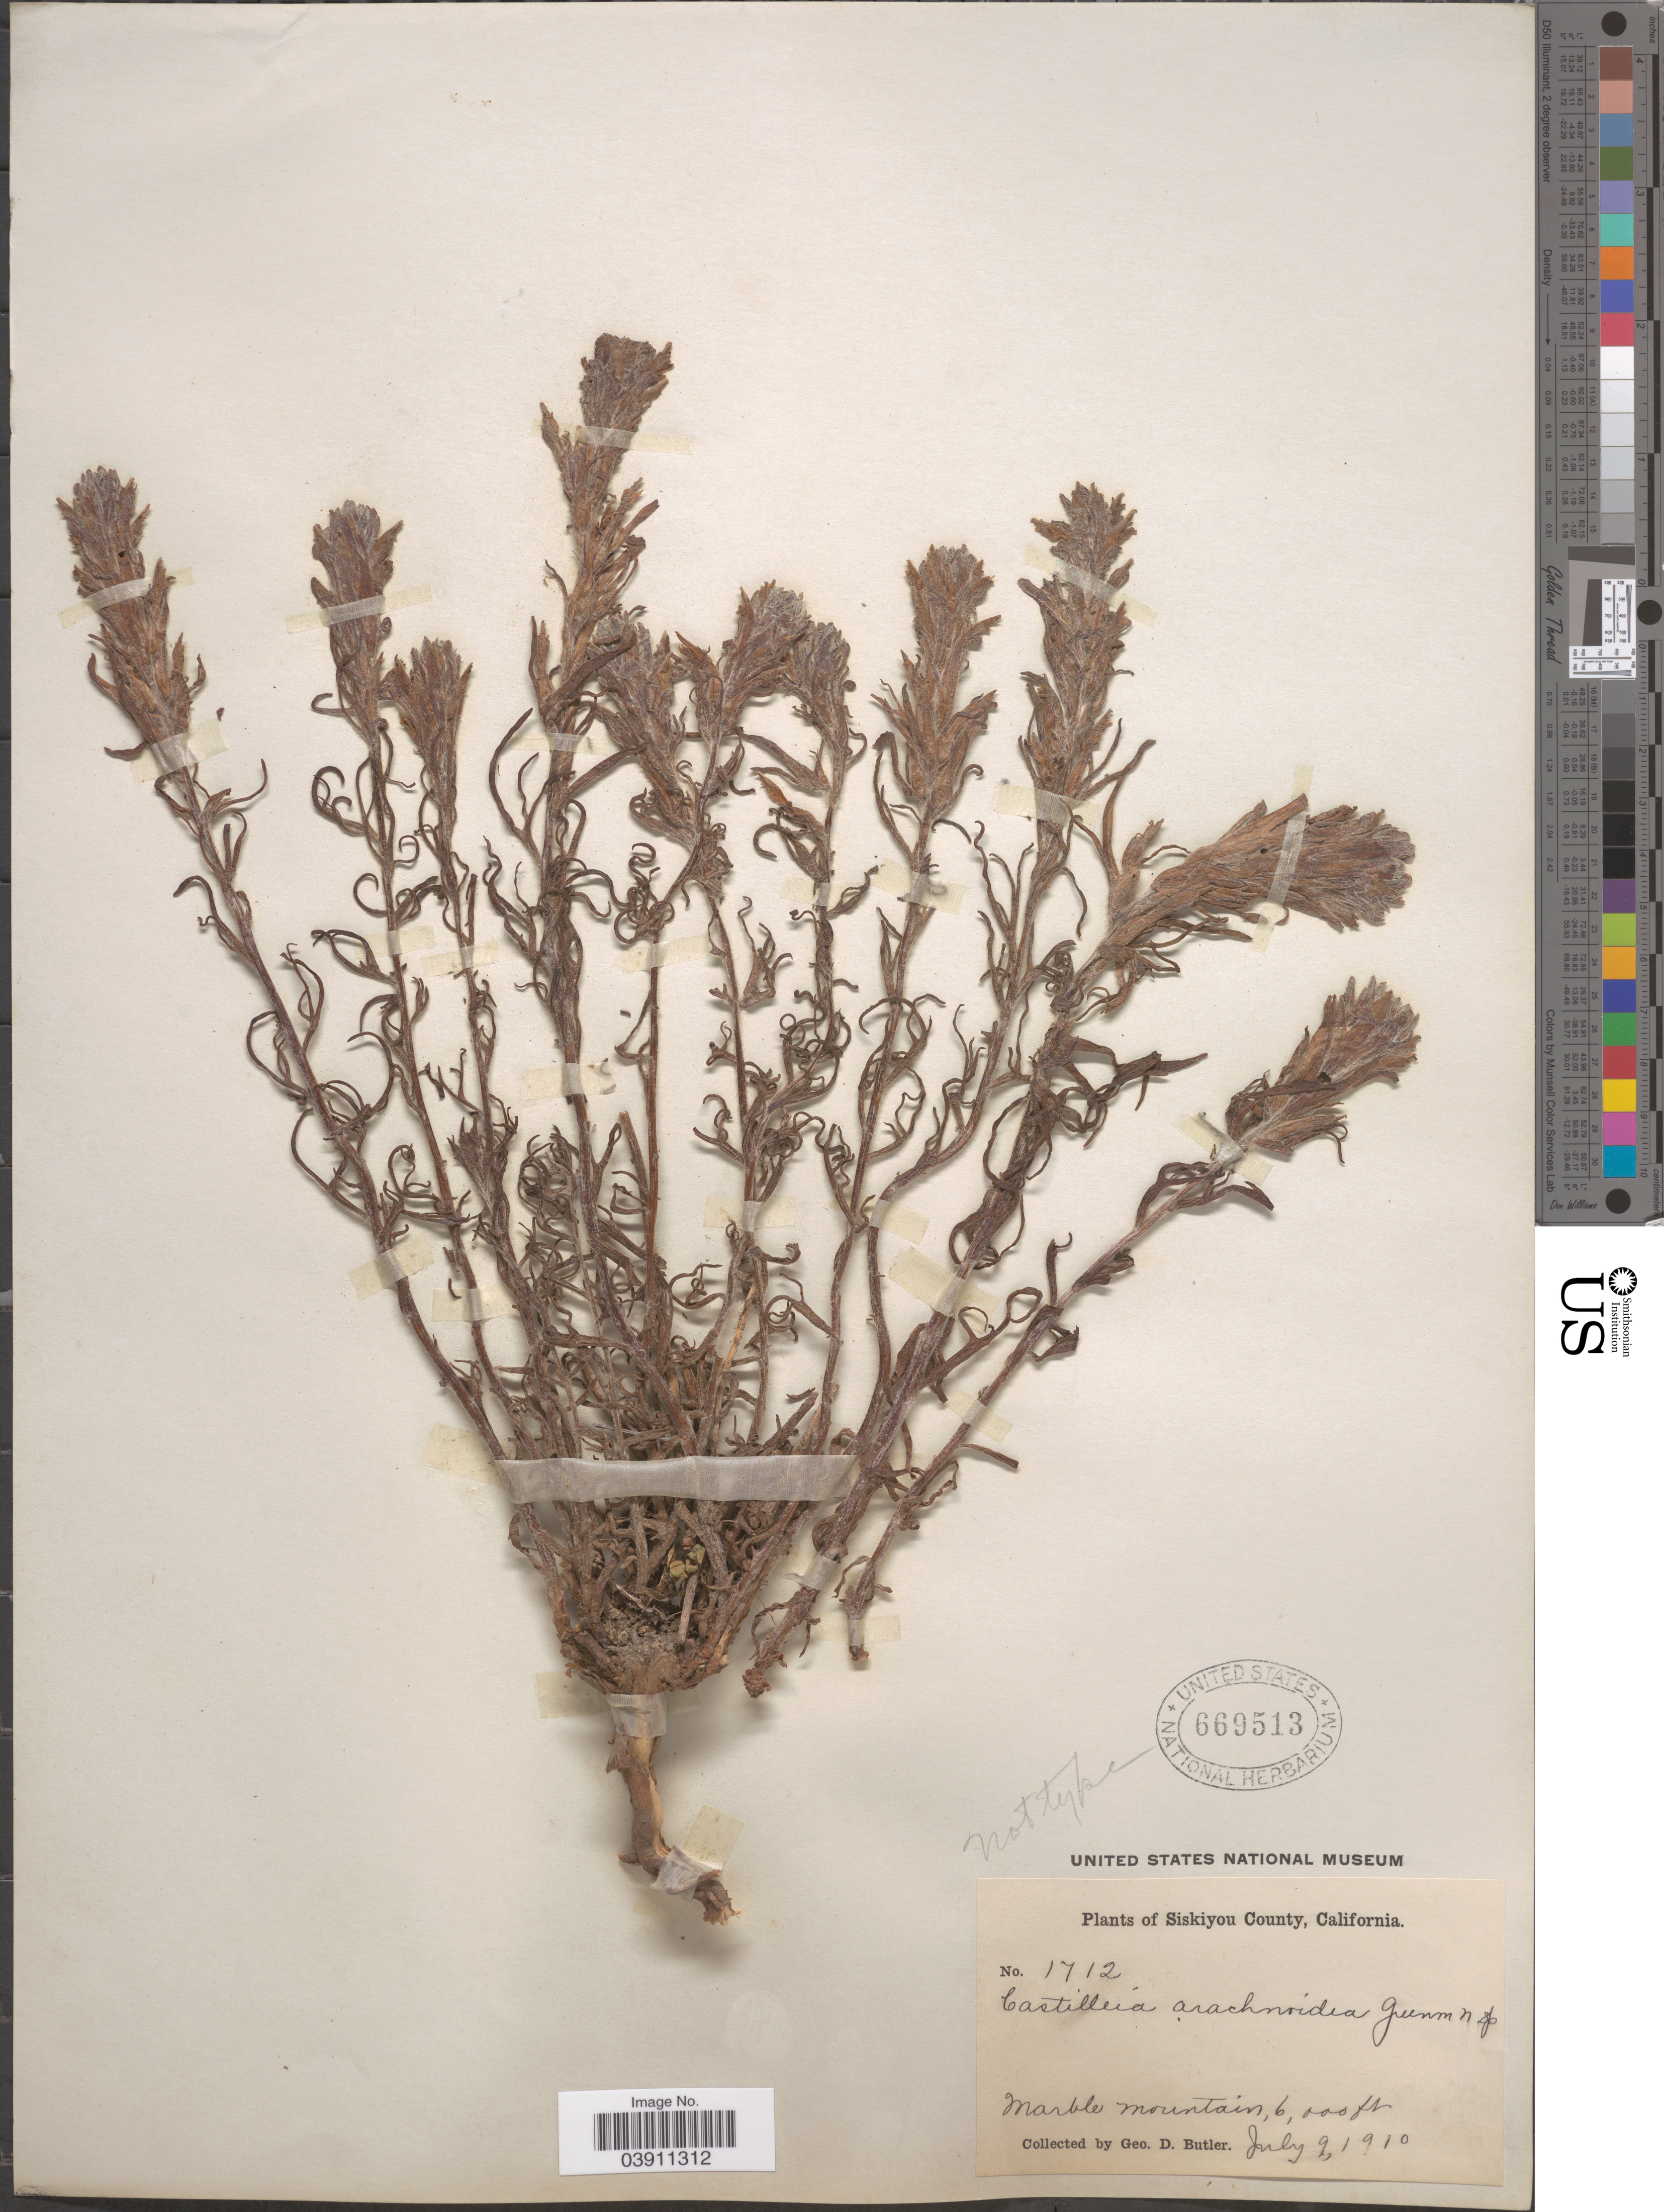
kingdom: Plantae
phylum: Tracheophyta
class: Magnoliopsida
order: Lamiales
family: Orobanchaceae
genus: Castilleja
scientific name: Castilleja arachnoidea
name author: Greenm.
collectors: G. D. Butler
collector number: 1712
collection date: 1910-07-09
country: United States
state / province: California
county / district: Siskiyou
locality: Siskiyou County. Marble Mountain.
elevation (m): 1829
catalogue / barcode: US 669513